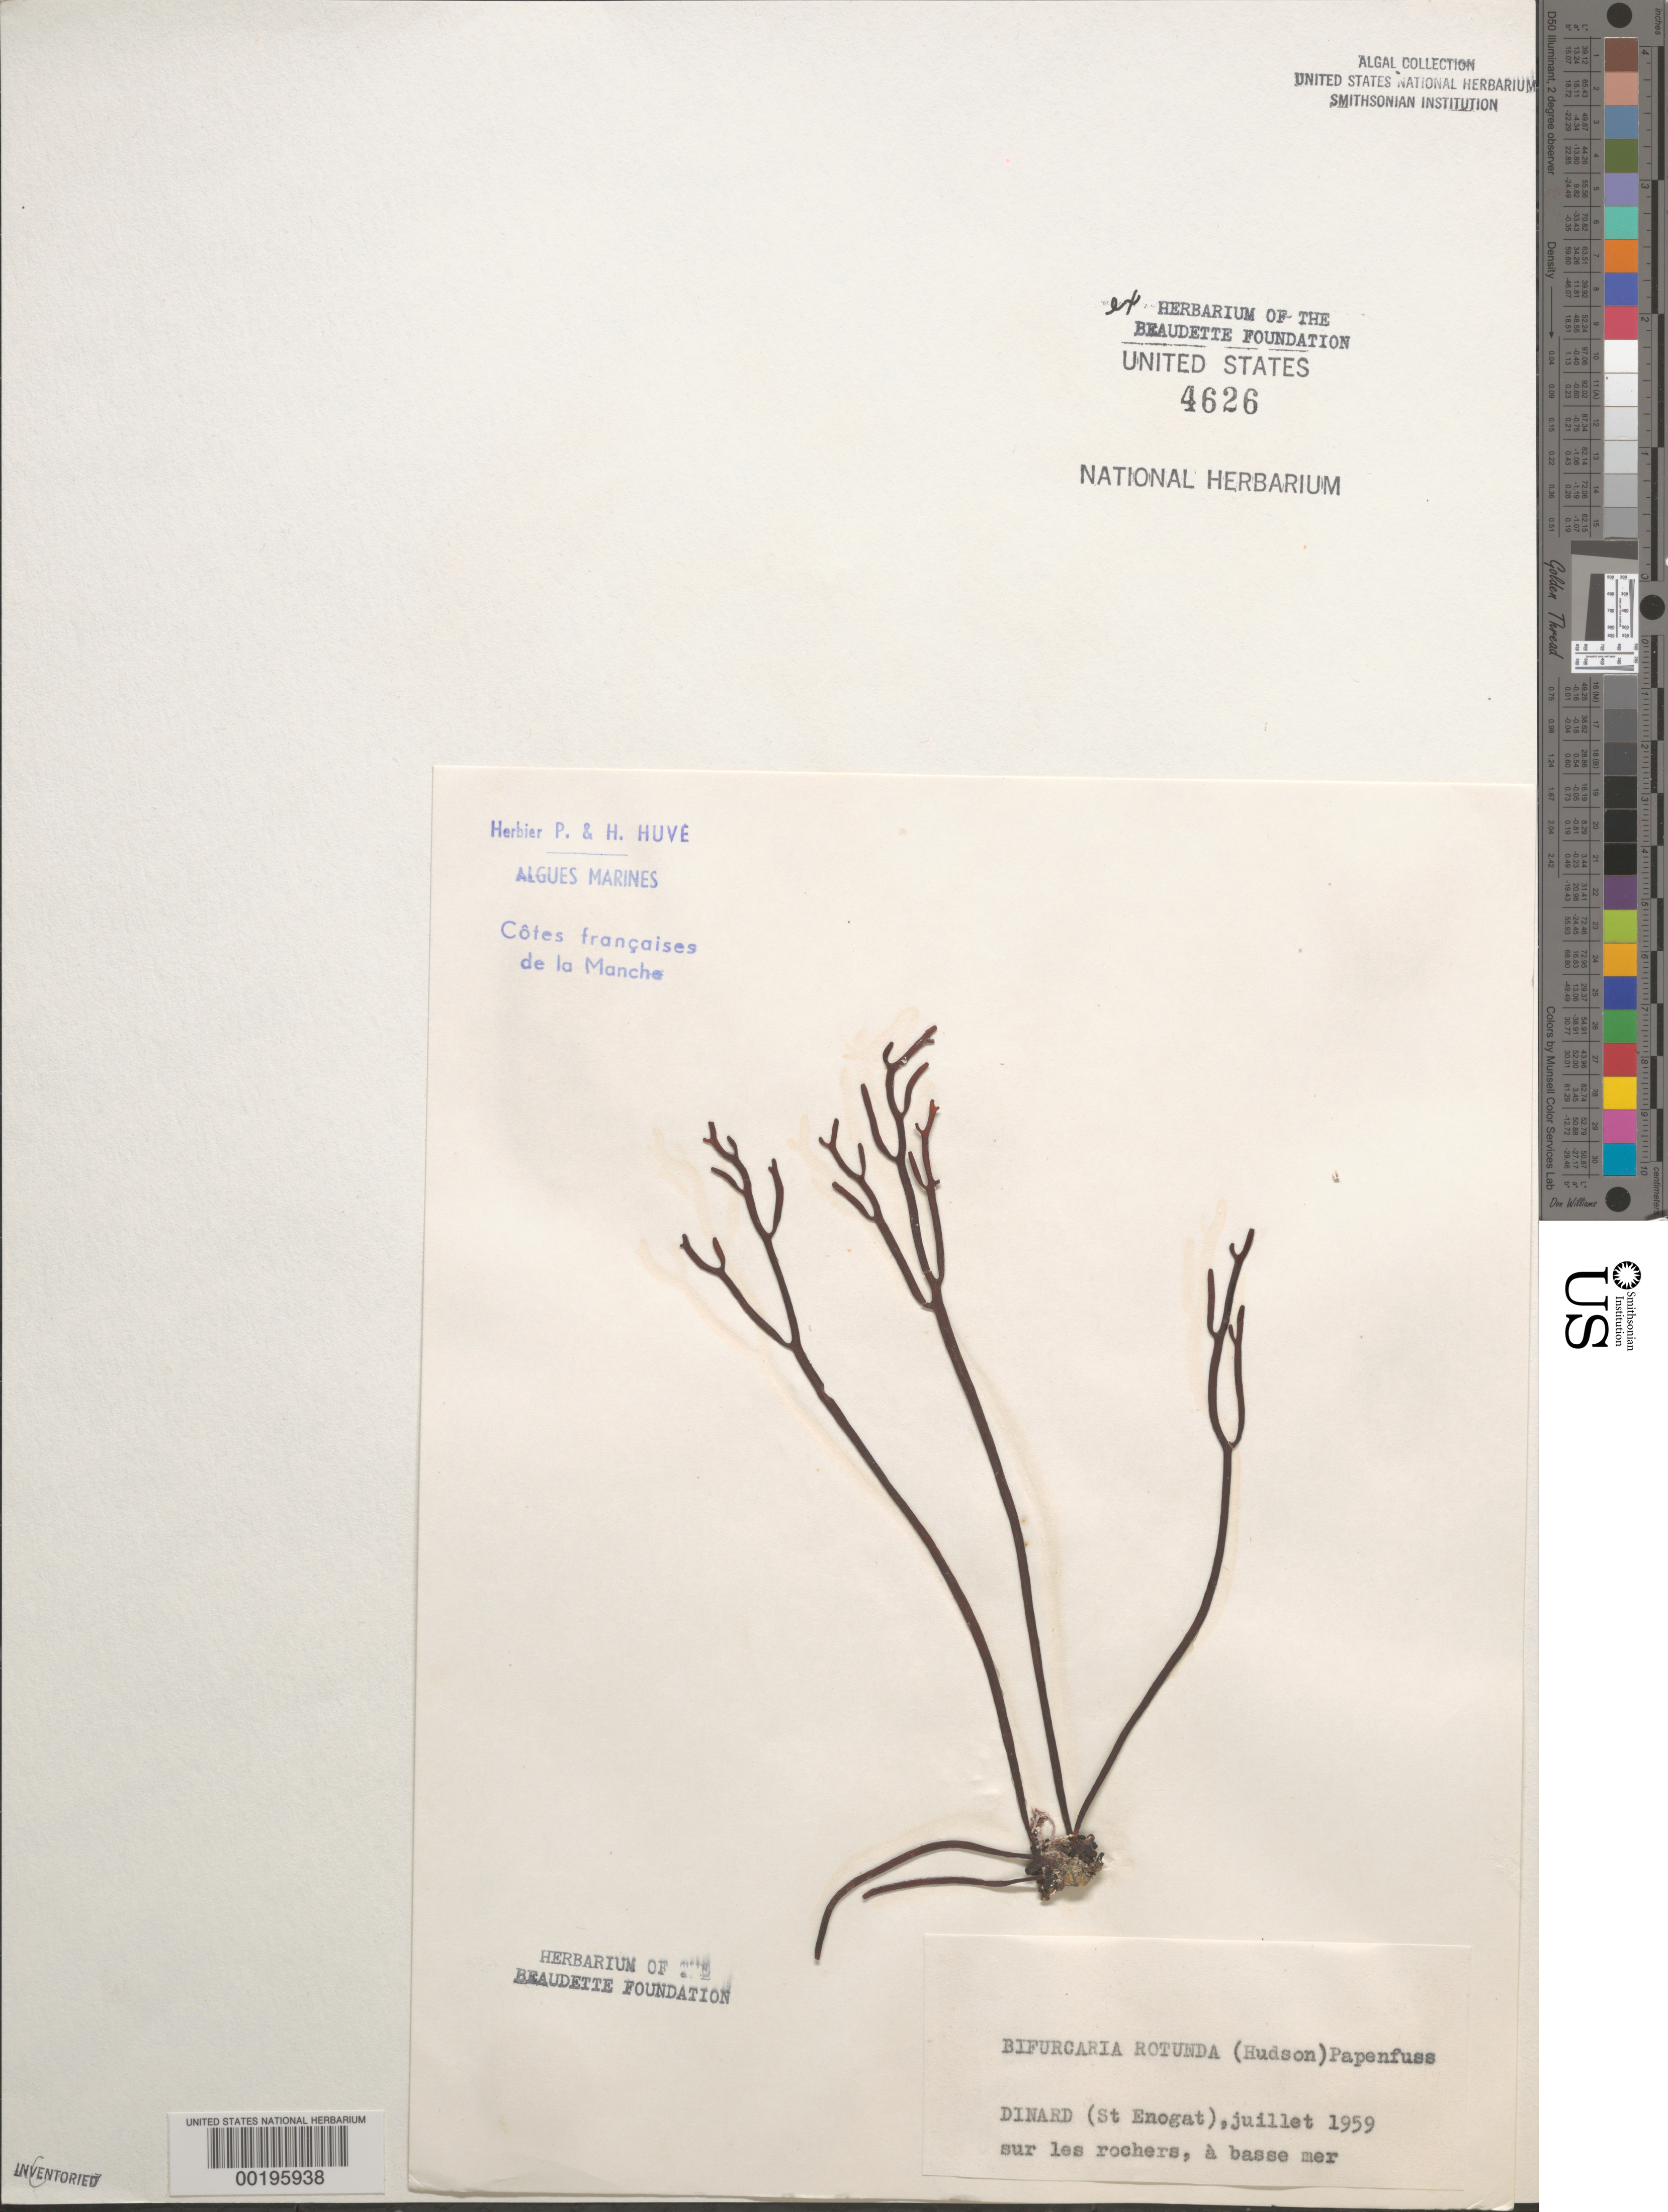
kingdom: Plantae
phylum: Rhodophyta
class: Florideophyceae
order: Gigartinales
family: Polyidaceae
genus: Polyides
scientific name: Polyides rotunda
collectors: P. Huve & H. Huve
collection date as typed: Jul 1959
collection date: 1959-07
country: France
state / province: Bretagne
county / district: Ille-et-Vilaine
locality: Dinard, St. Enogat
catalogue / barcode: US 4626